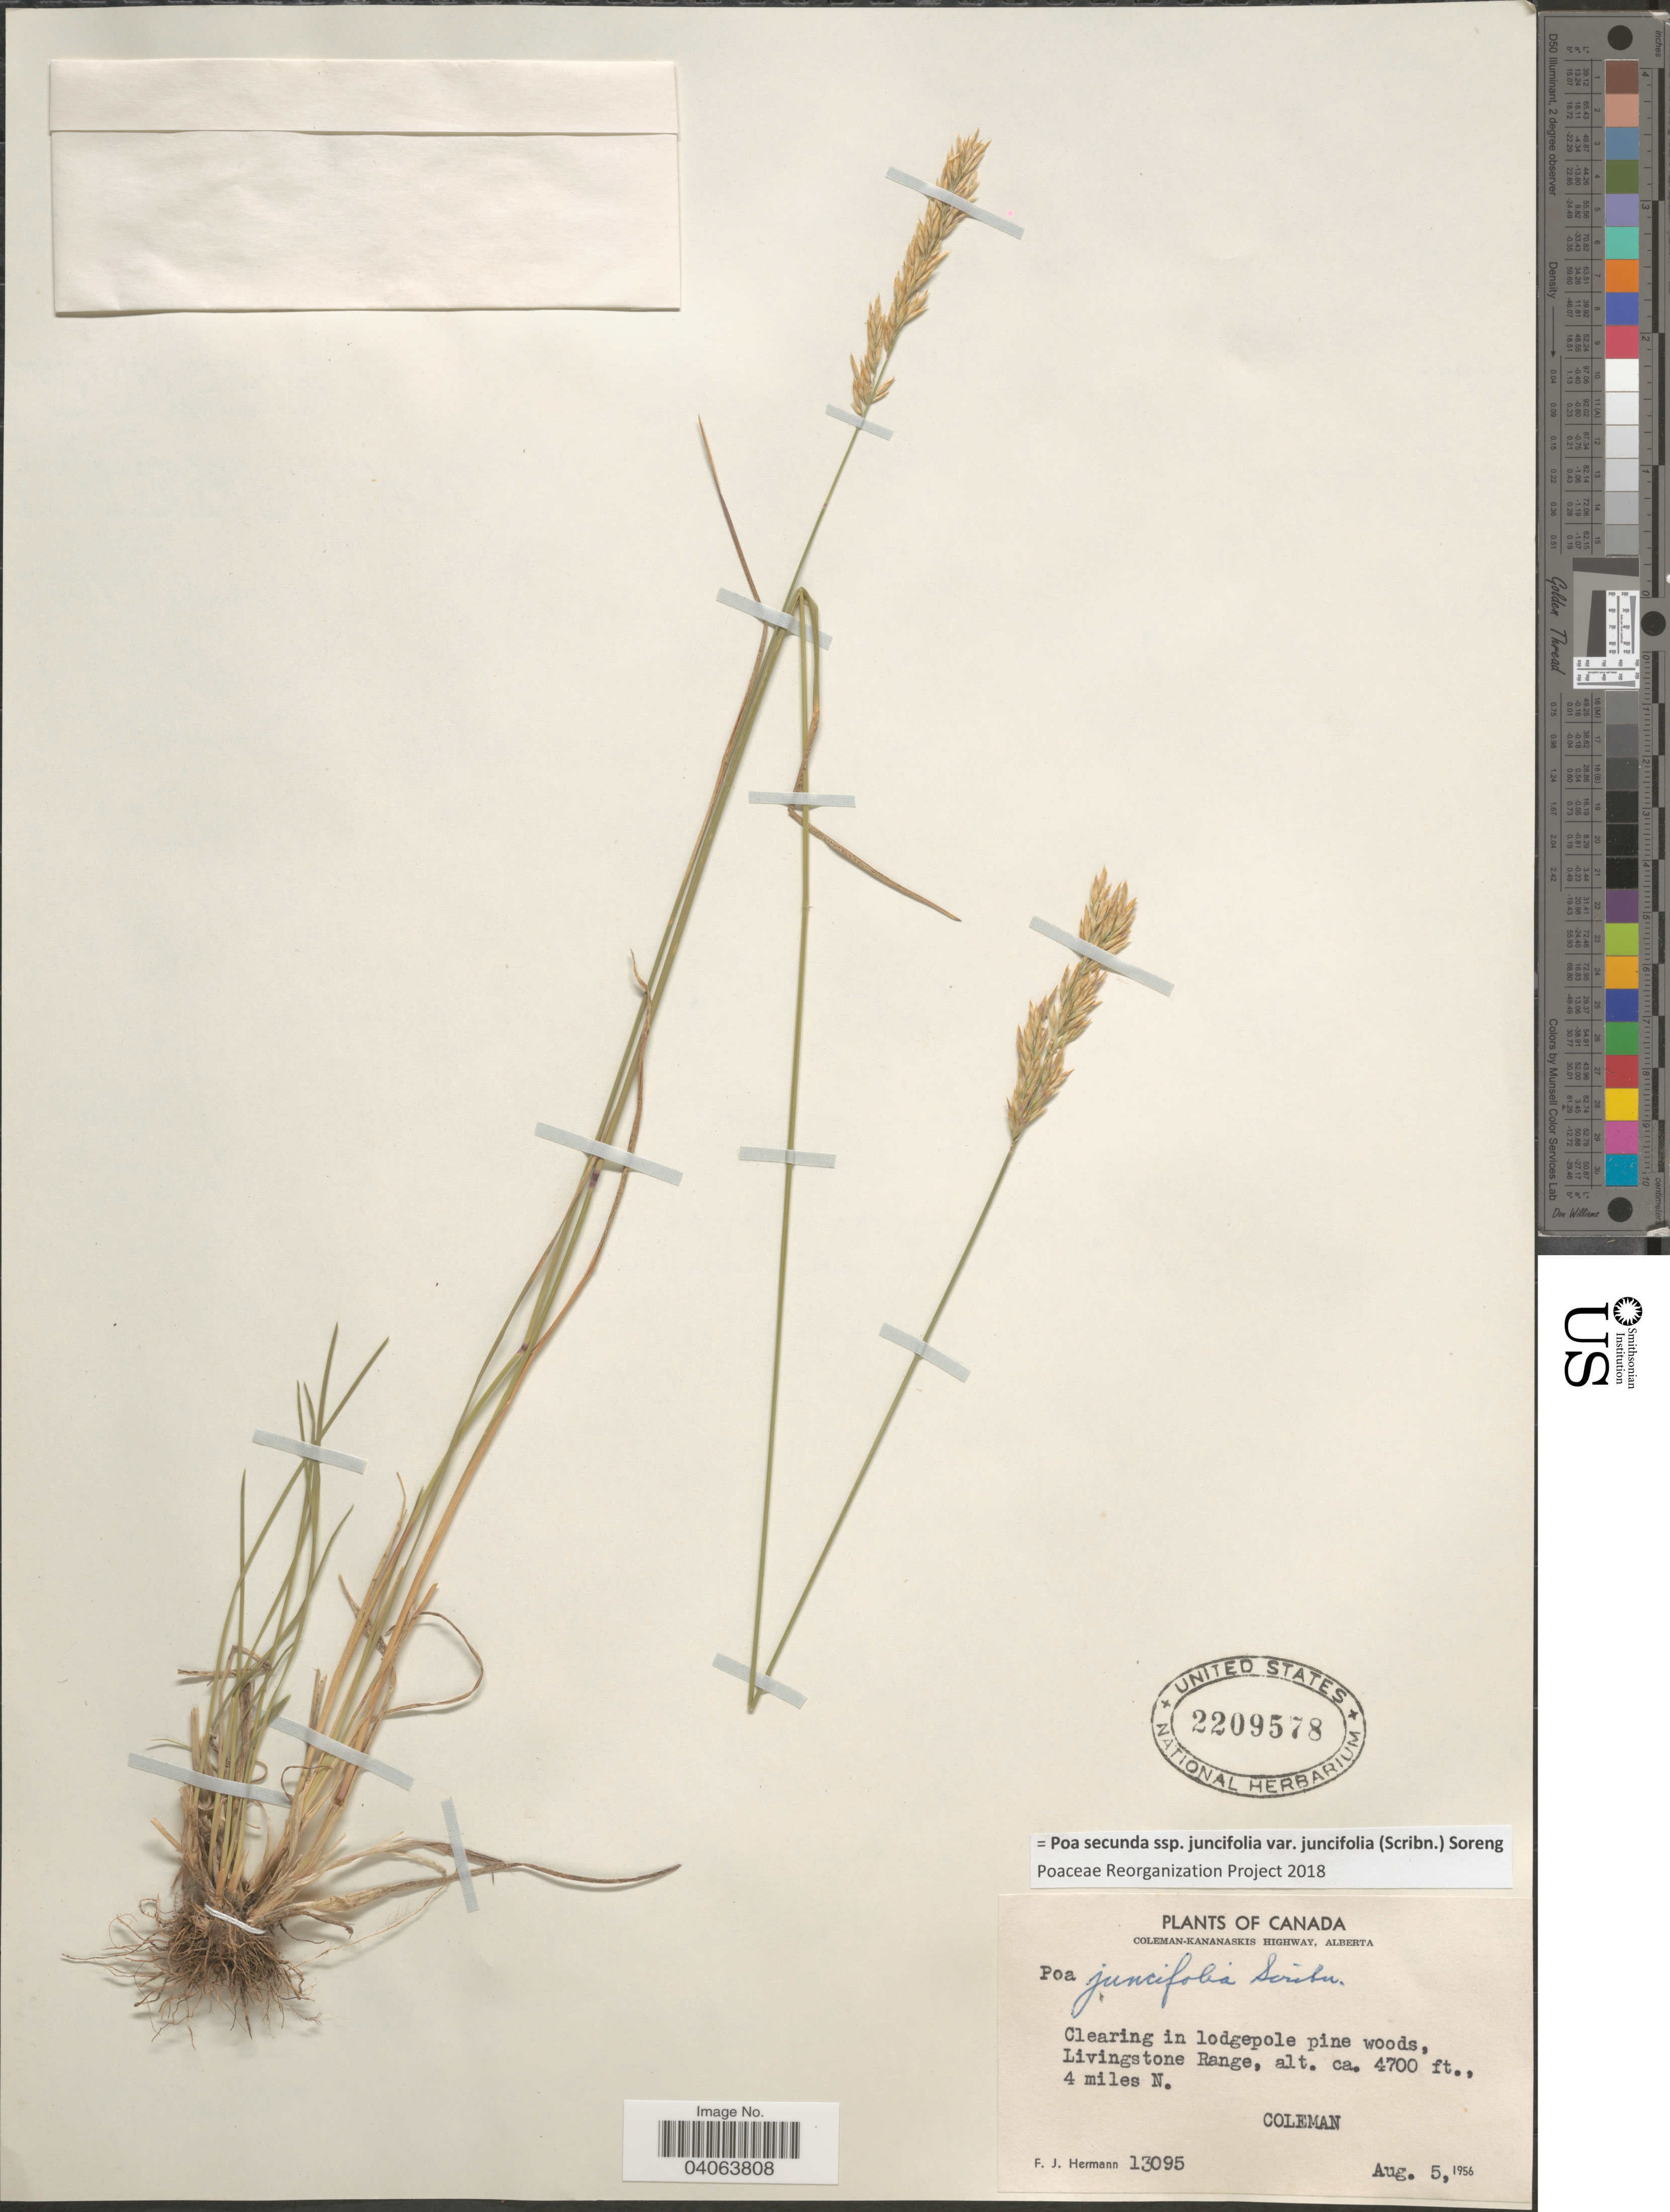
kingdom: Plantae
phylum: Tracheophyta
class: Liliopsida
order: Poales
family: Poaceae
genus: Poa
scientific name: Poa secunda subsp. juncifolia var. juncifolia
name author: (Scribn.) Soreng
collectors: F. J. Hermann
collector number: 13095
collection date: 1956-08-05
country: Canada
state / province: Alberta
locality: Clearing in lodgepole pine woods, Livingstone Range, 4 miles N. Coleman.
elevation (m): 1433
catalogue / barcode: US 2209578